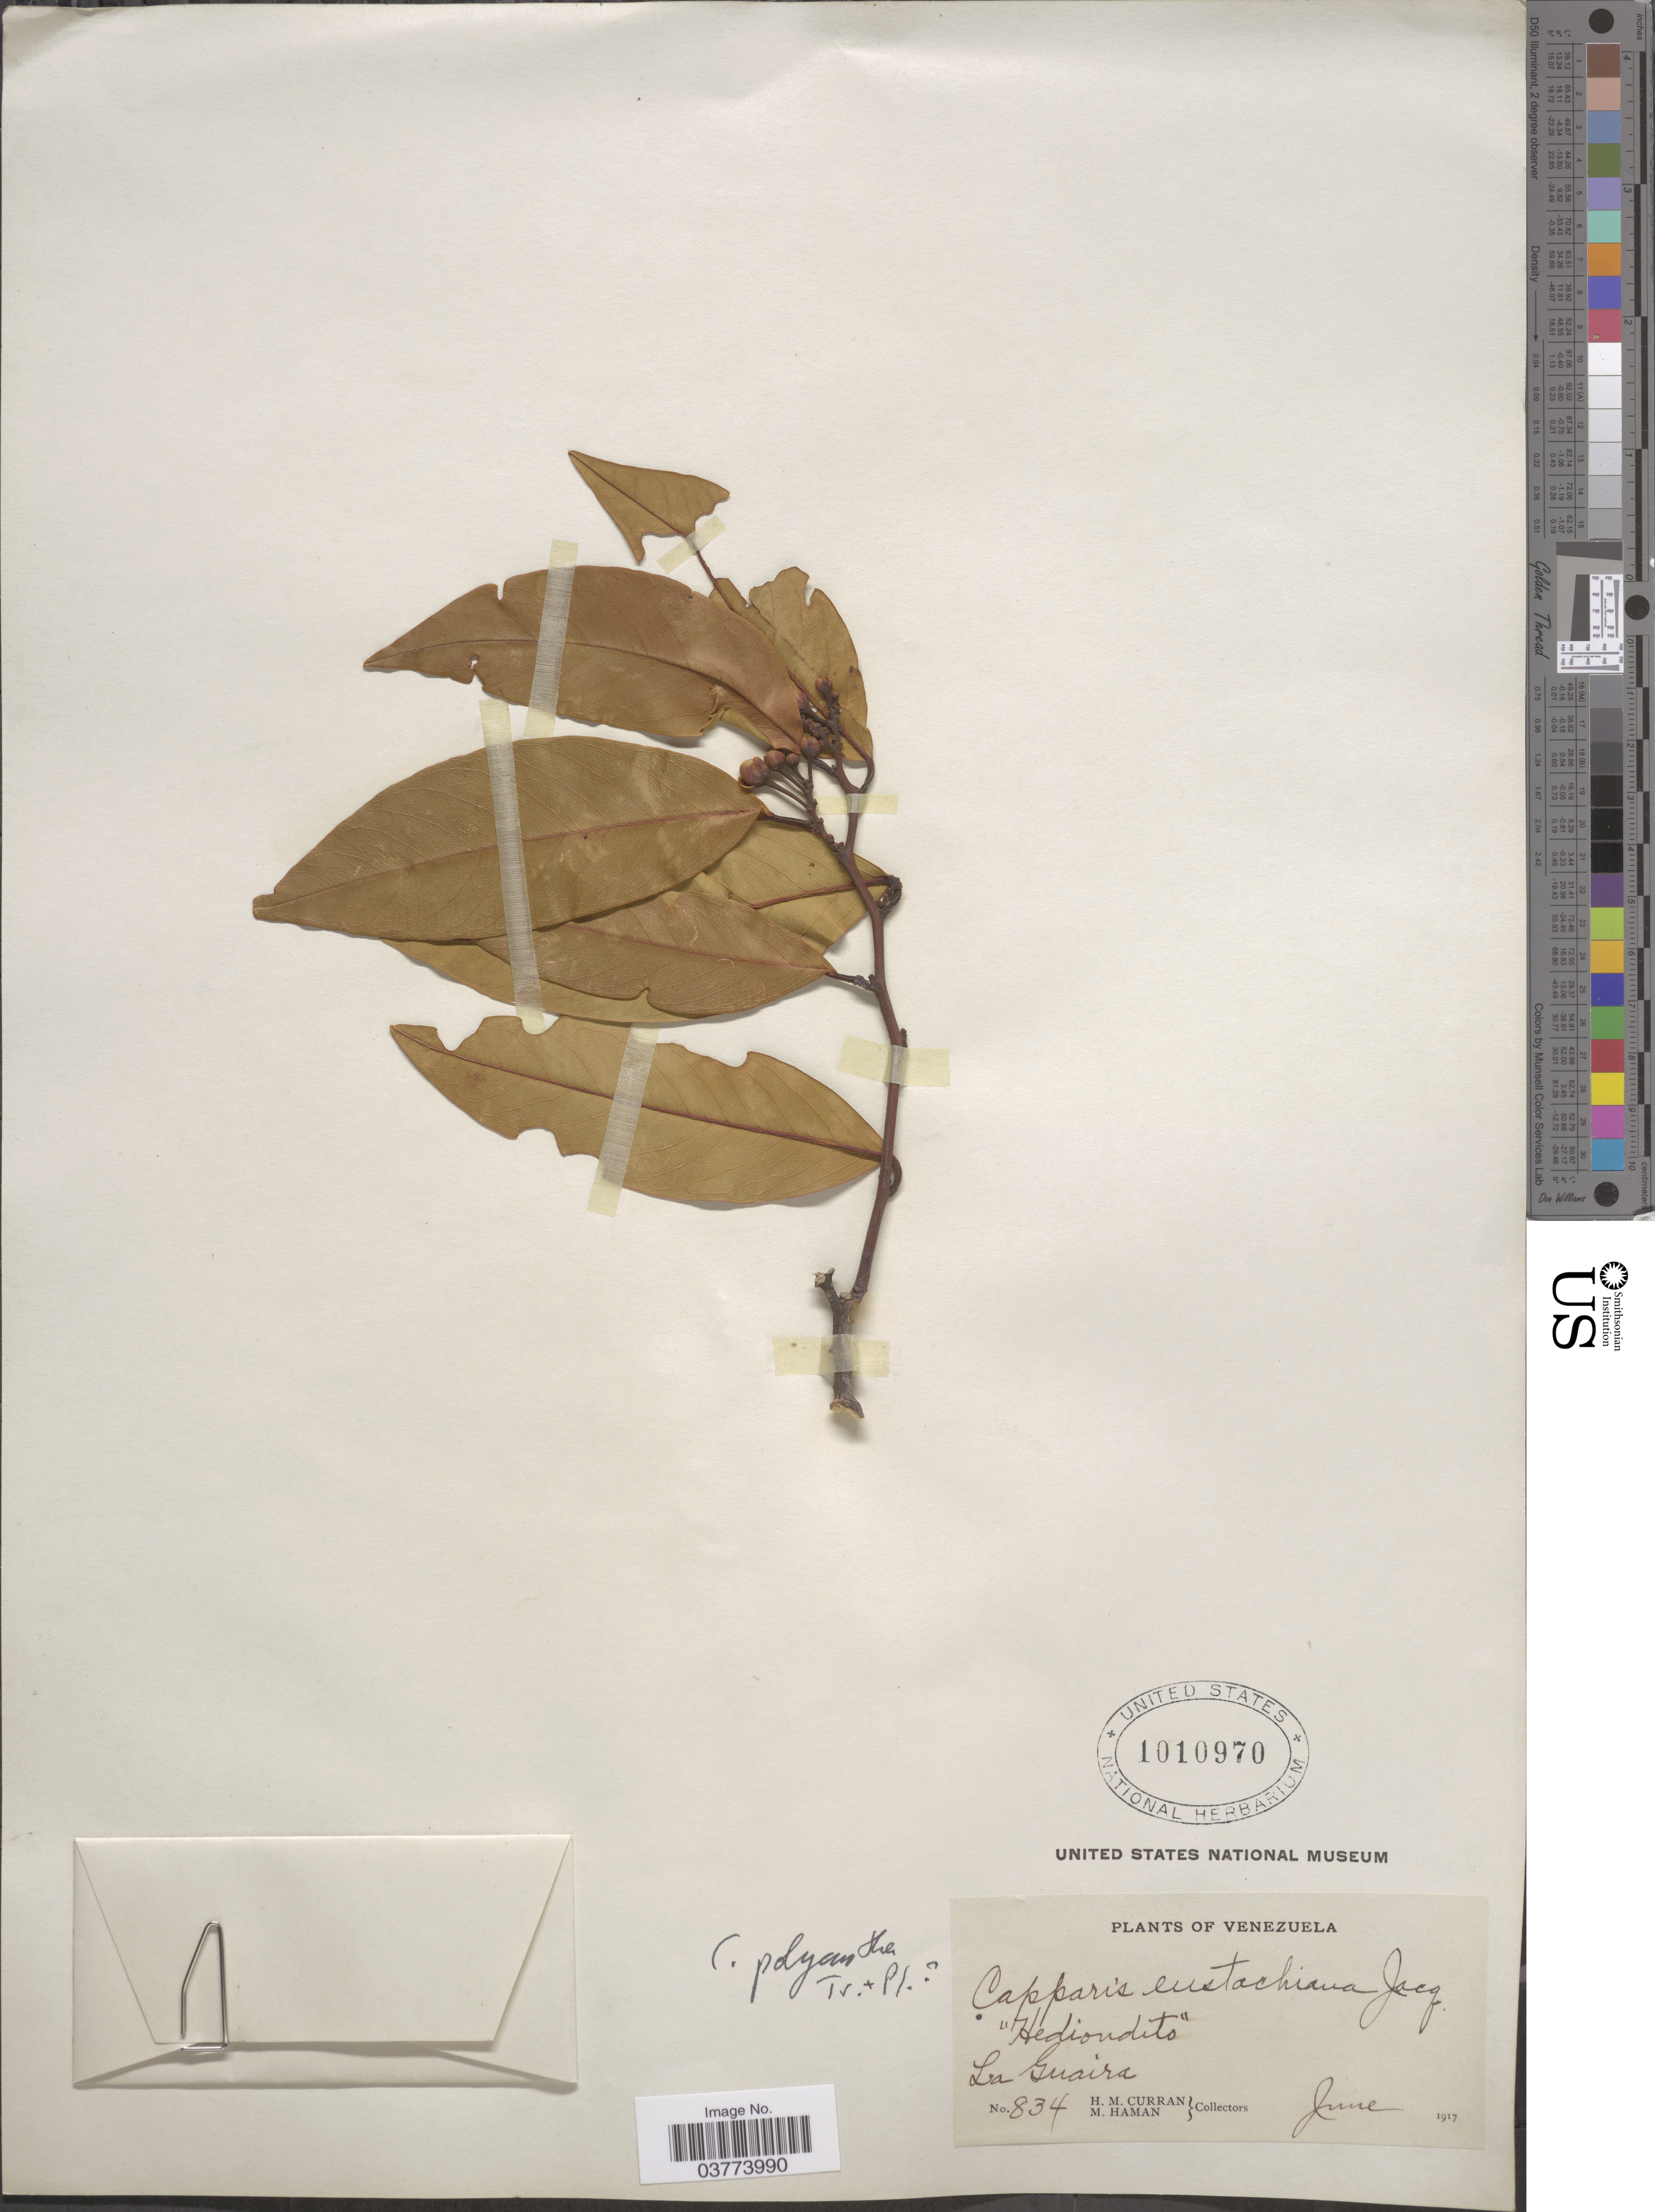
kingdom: Plantae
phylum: Tracheophyta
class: Magnoliopsida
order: Brassicales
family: Capparaceae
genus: Cynophalla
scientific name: Cynophalla polyantha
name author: (Triana & Planch.) Cornejo & Iltis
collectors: H. M. Curran & M. Haman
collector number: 834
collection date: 1917-06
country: Venezuela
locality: La Guiara.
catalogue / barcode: US 1010970